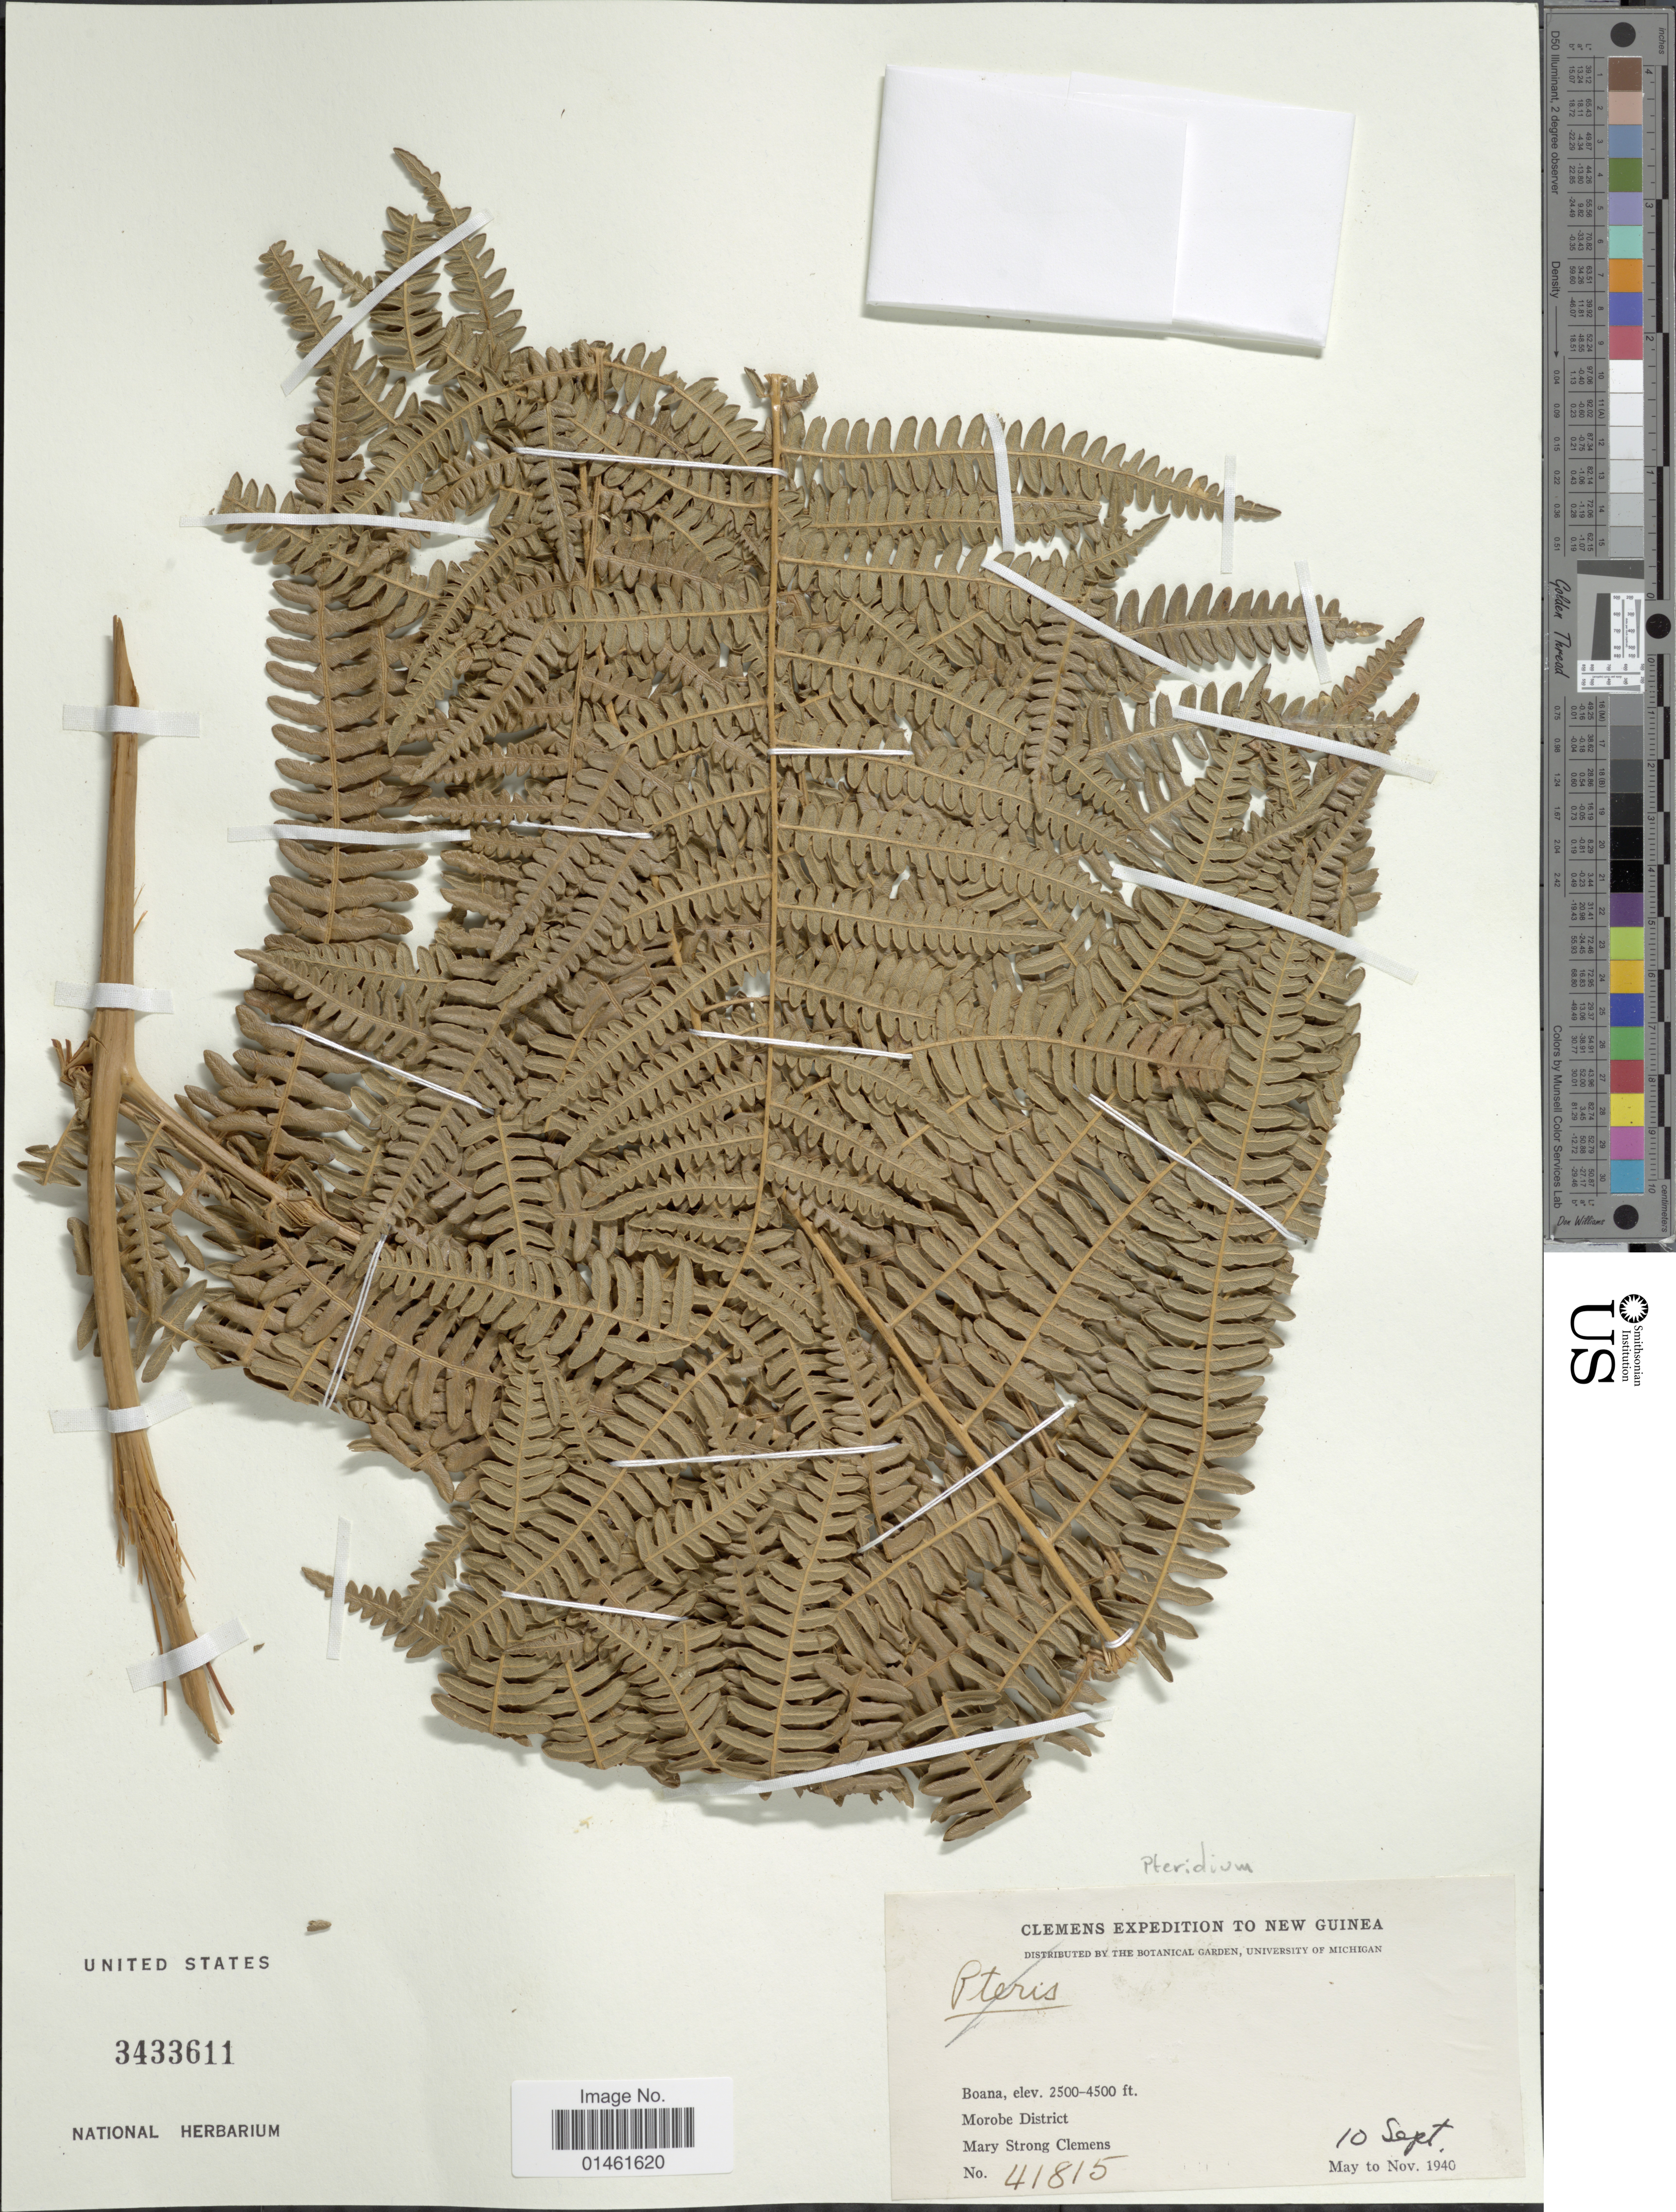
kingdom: Plantae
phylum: Tracheophyta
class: Polypodiopsida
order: Polypodiales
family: Dennstaedtiaceae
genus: Pteridium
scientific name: Pteridium aquilinum var. yarrabense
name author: Domin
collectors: M. S. Clemens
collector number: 41815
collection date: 1940-09-10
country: Papua New Guinea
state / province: Morobe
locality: New Guinea, Morobe District, Boana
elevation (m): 762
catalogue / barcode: US 3433611